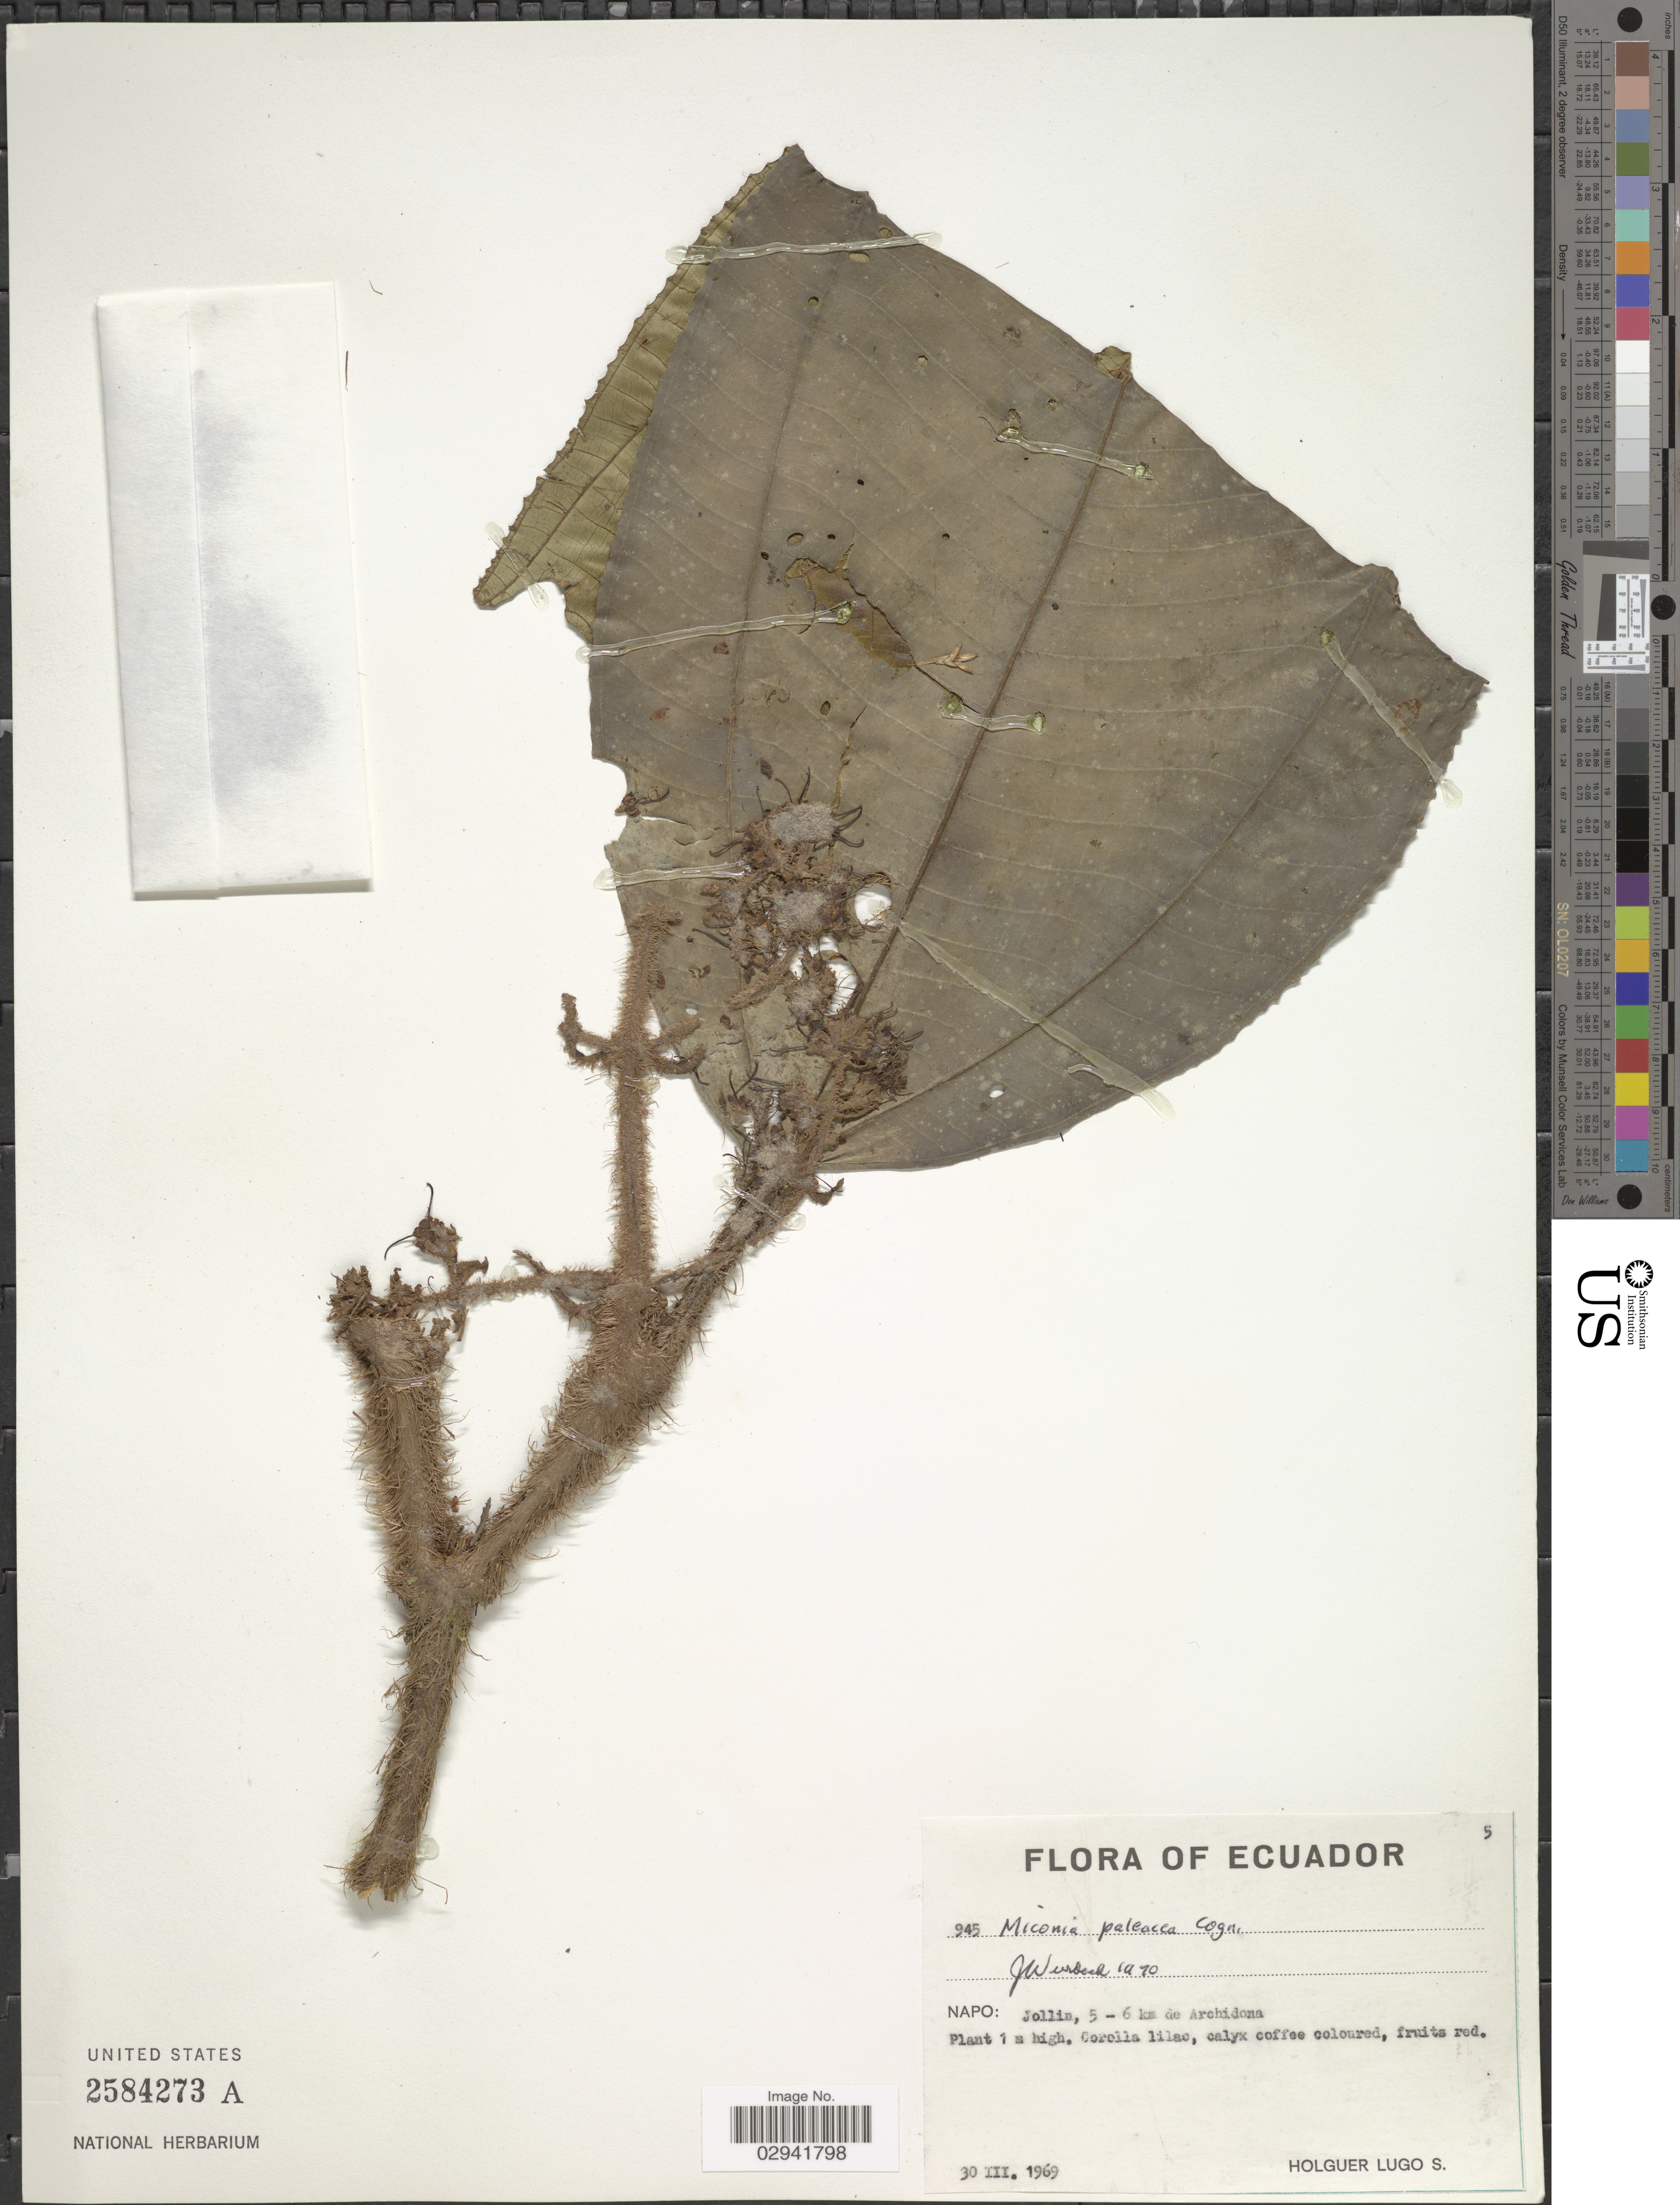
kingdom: Plantae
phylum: Tracheophyta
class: Magnoliopsida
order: Myrtales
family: Melastomataceae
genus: Miconia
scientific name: Miconia paleacea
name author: Cogn.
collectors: H. Lugo S.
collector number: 945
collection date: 1969-03-30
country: Ecuador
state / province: Napo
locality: Jollin, 5-6 km de Archidona.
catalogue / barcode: US 2584273A